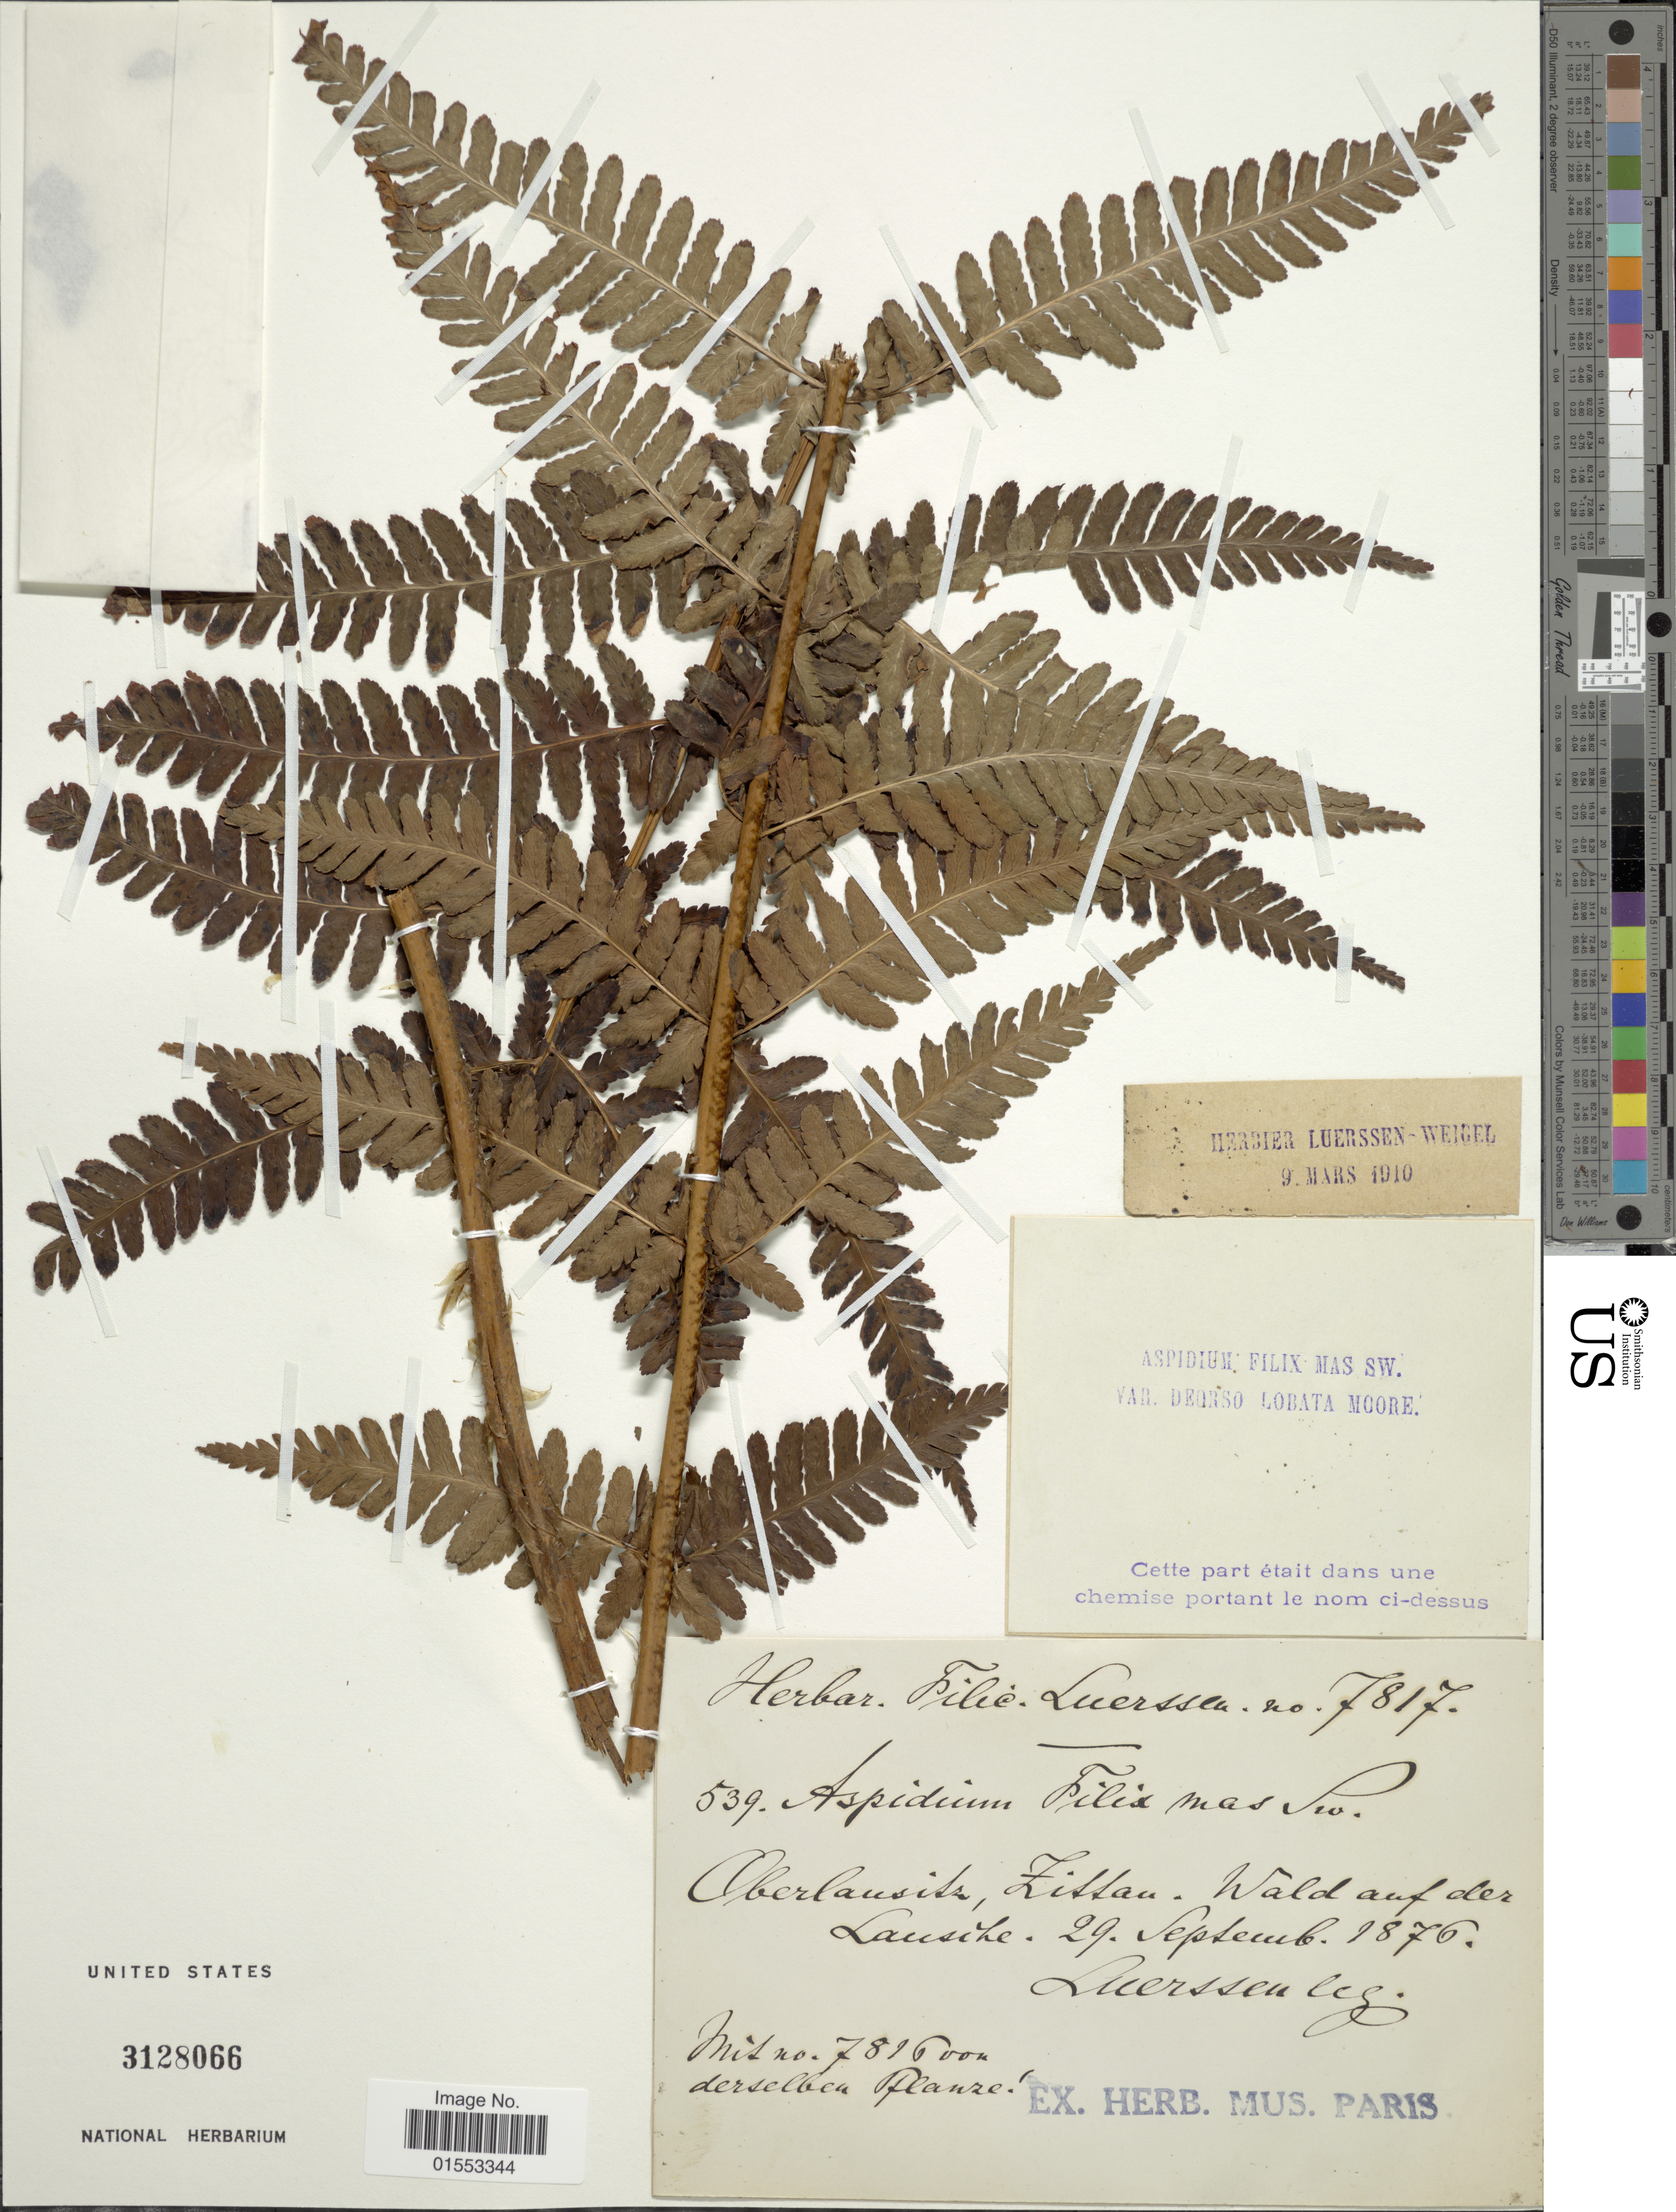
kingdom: Plantae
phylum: Tracheophyta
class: Polypodiopsida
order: Polypodiales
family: Dryopteridaceae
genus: Dryopteris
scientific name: Dryopteris filix-mas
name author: (L.) Schott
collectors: Luerssen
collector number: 7817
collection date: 1876-09-29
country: Germany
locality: Oberlausitz, Zittau, Wald auf der Lausche. [interpreted]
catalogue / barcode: US 3128066